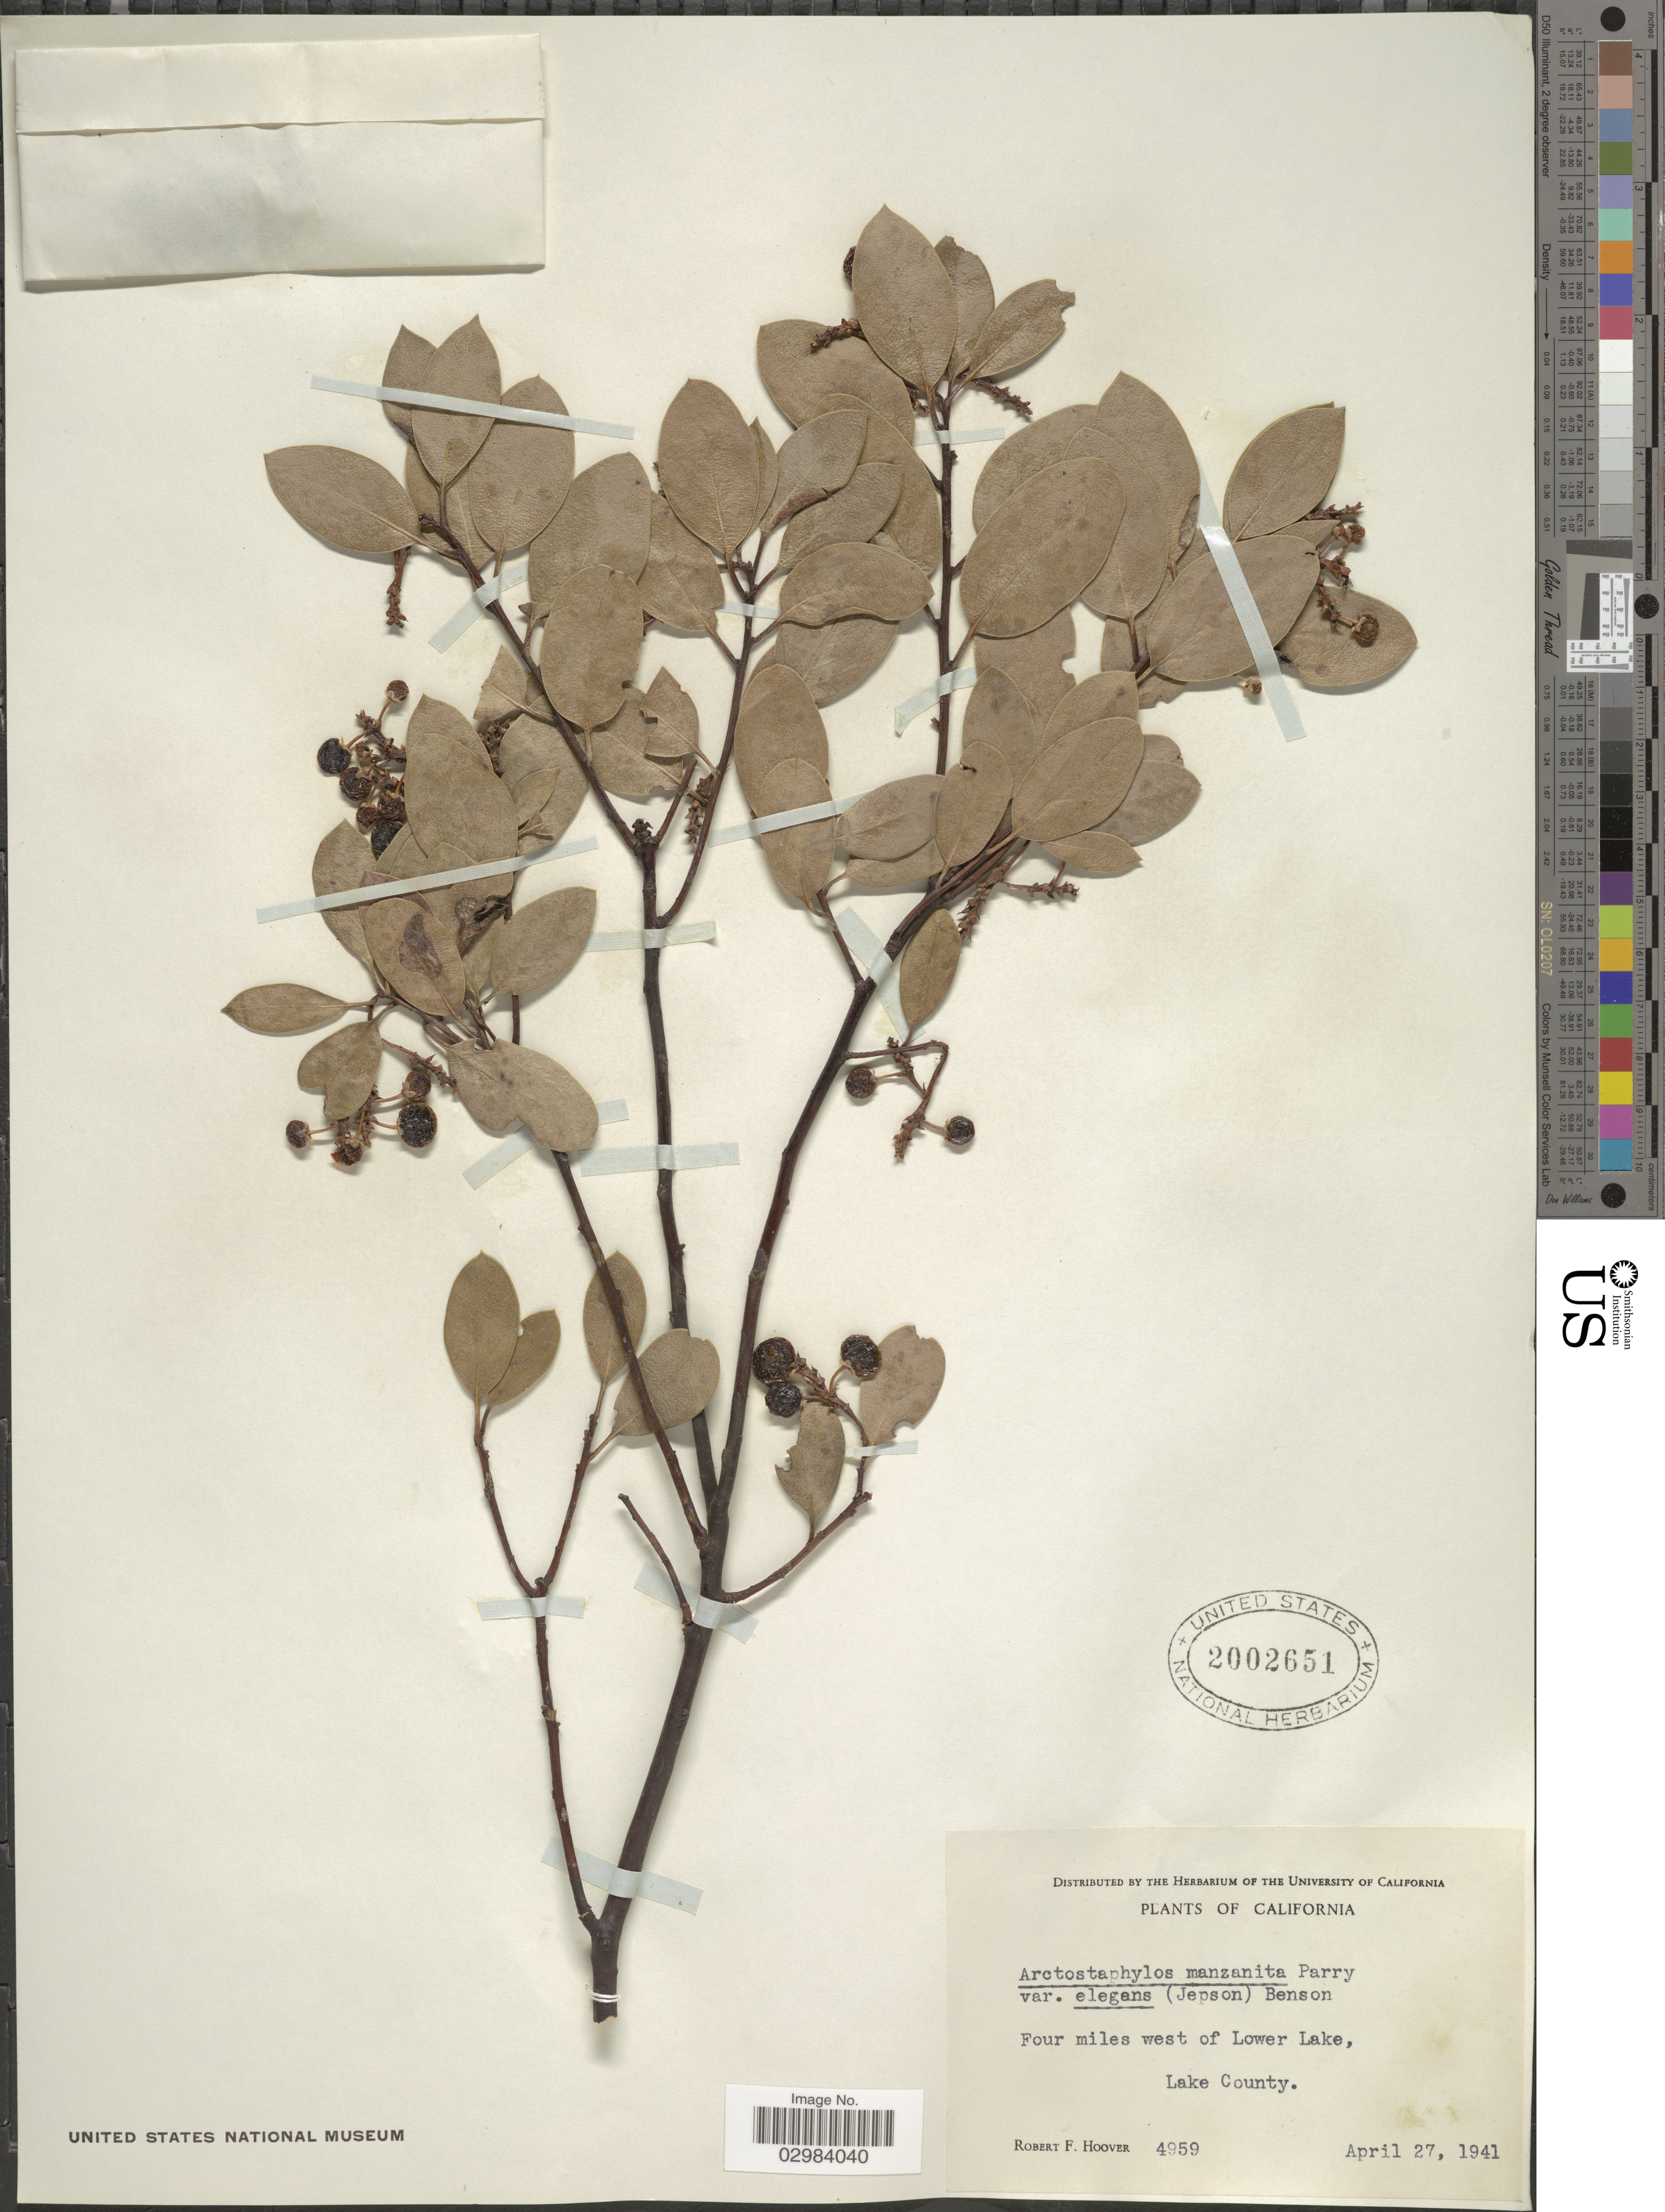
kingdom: Plantae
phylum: Tracheophyta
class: Magnoliopsida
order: Ericales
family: Ericaceae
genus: Arctostaphylos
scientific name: Arctostaphylos manzanita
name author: Parry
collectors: R. F. Hoover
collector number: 4959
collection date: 1941-04-27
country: United States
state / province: California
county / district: Lake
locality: Four miles west of Lower Lake, Lake County.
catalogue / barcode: US 2002651